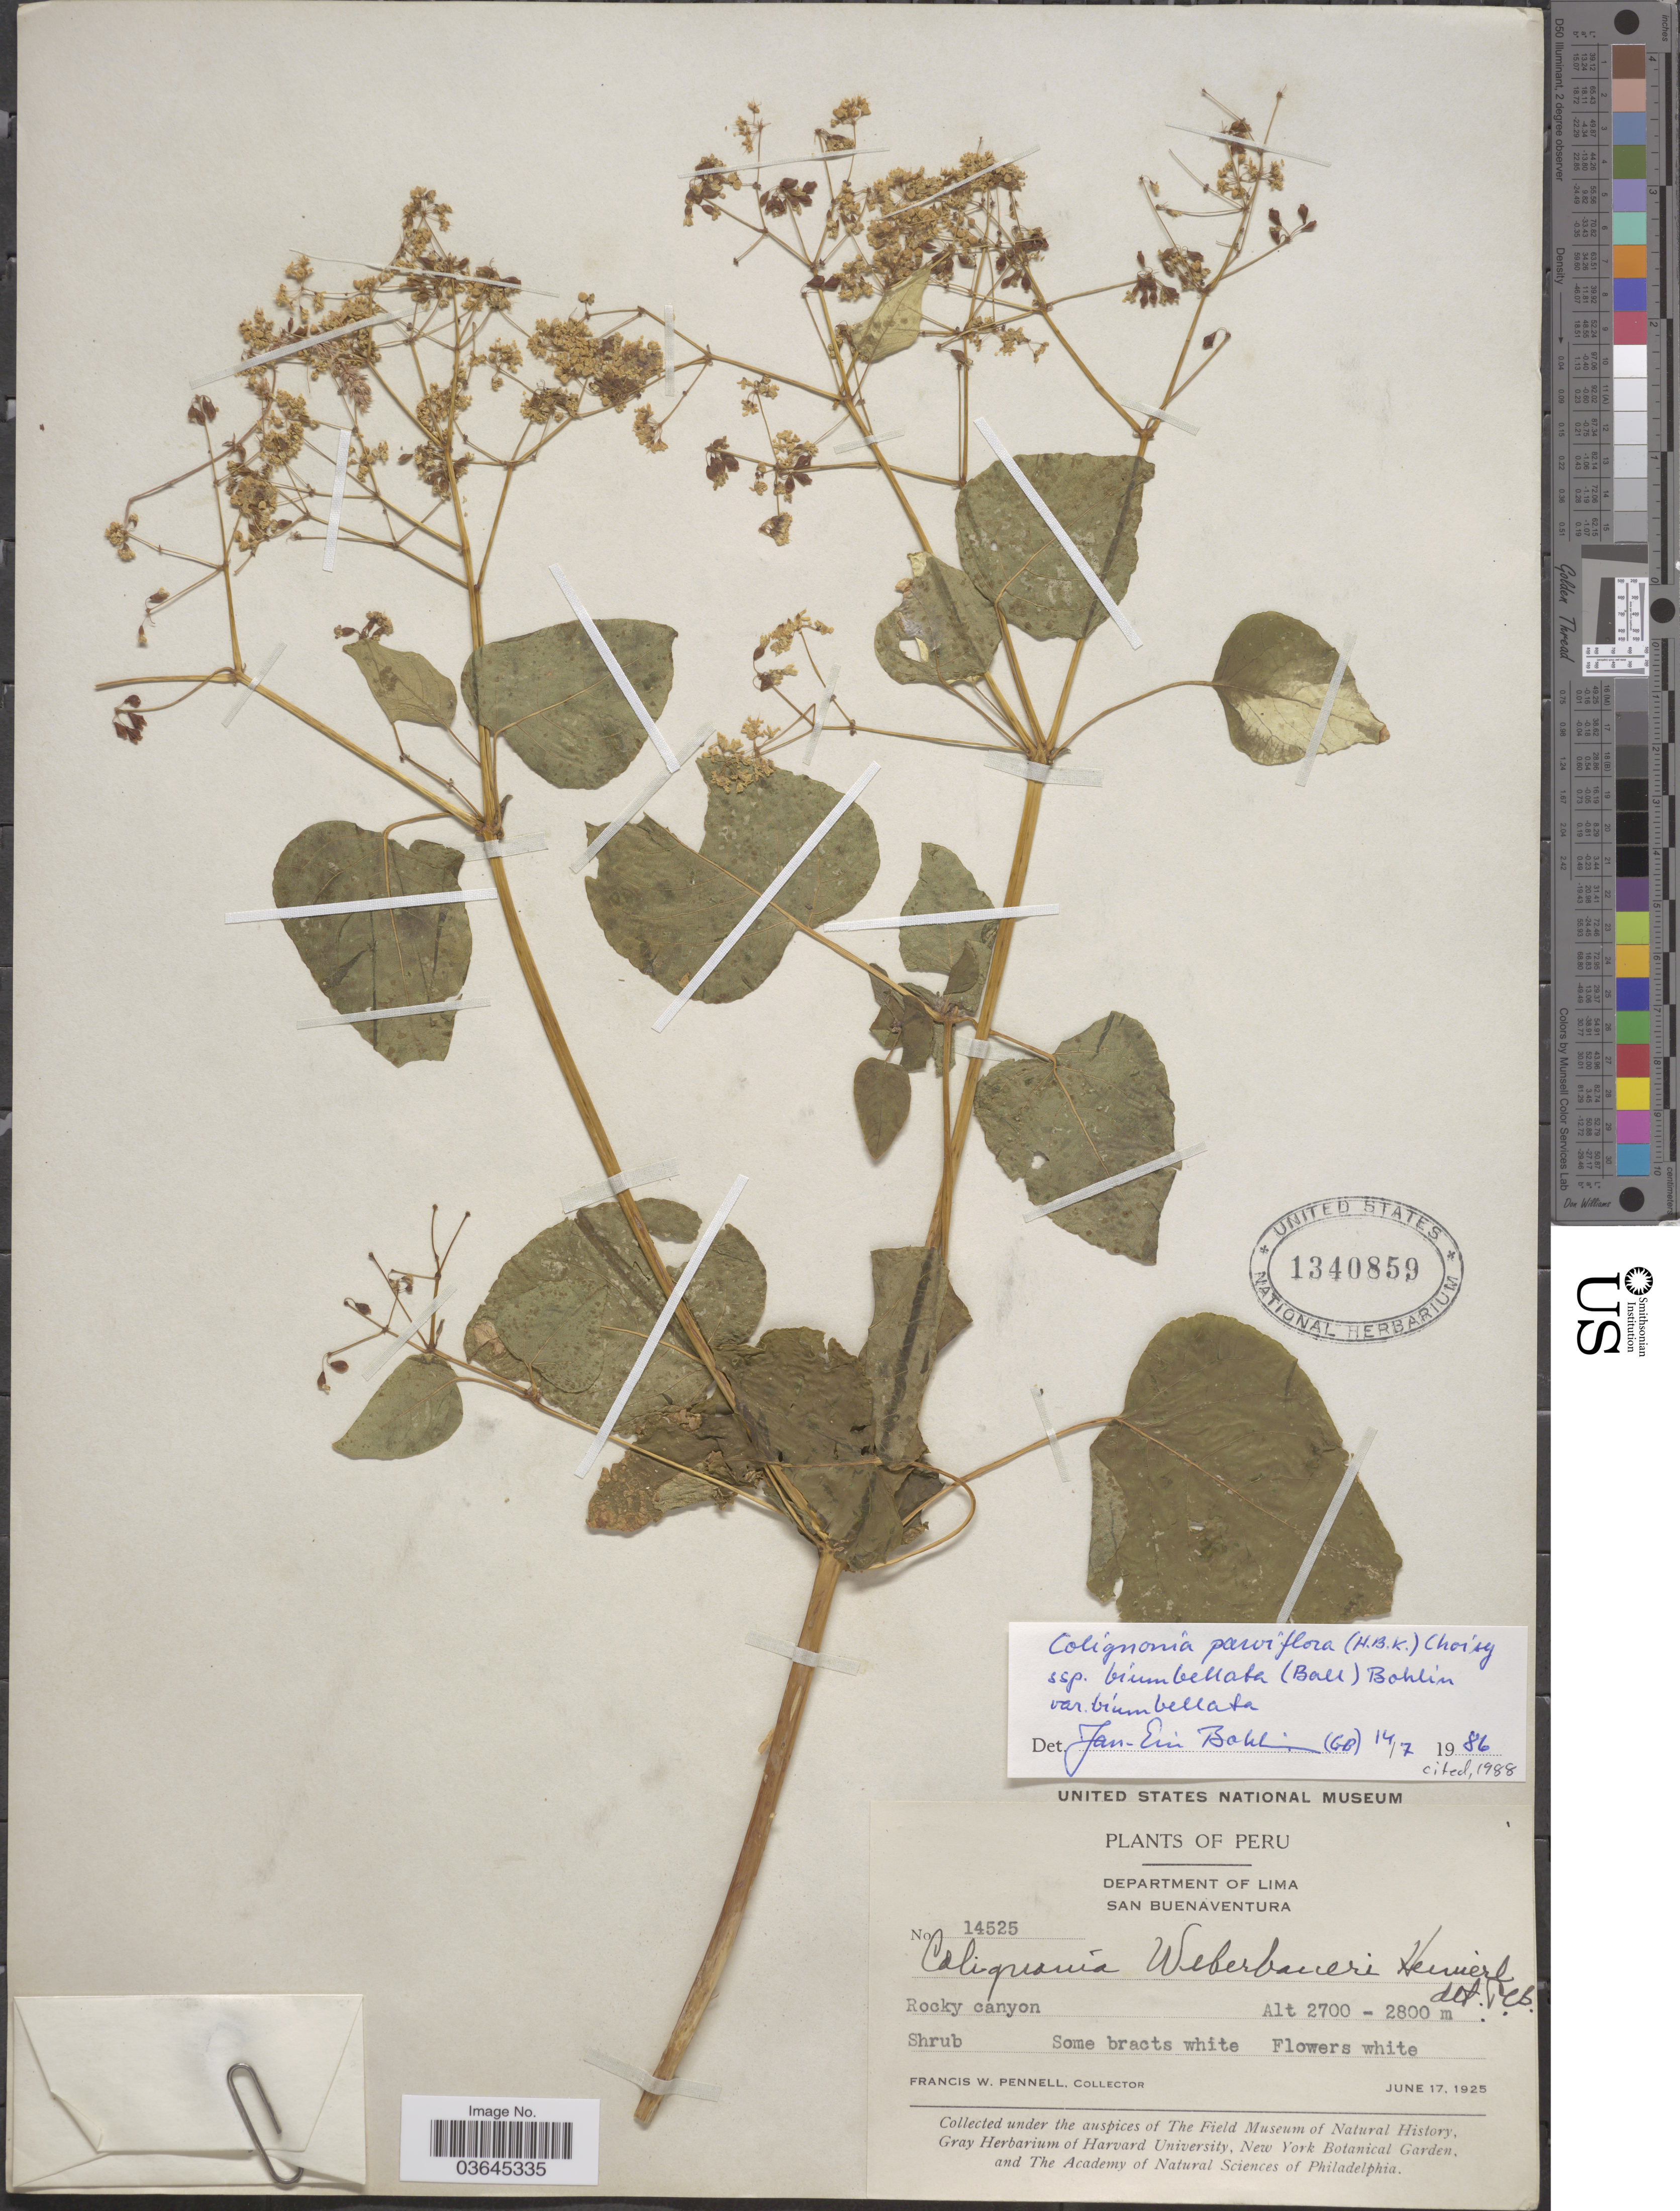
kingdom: Plantae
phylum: Tracheophyta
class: Magnoliopsida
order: Caryophyllales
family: Nyctaginaceae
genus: Colignonia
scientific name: Colignonia parviflora subsp. biumbellata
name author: (Ball) J.E. Bohlin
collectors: F. W. Pennell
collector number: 14525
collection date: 1925-06-17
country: Peru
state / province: Lima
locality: Department of Lima. San Buenaventura.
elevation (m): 2700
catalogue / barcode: US 1340859